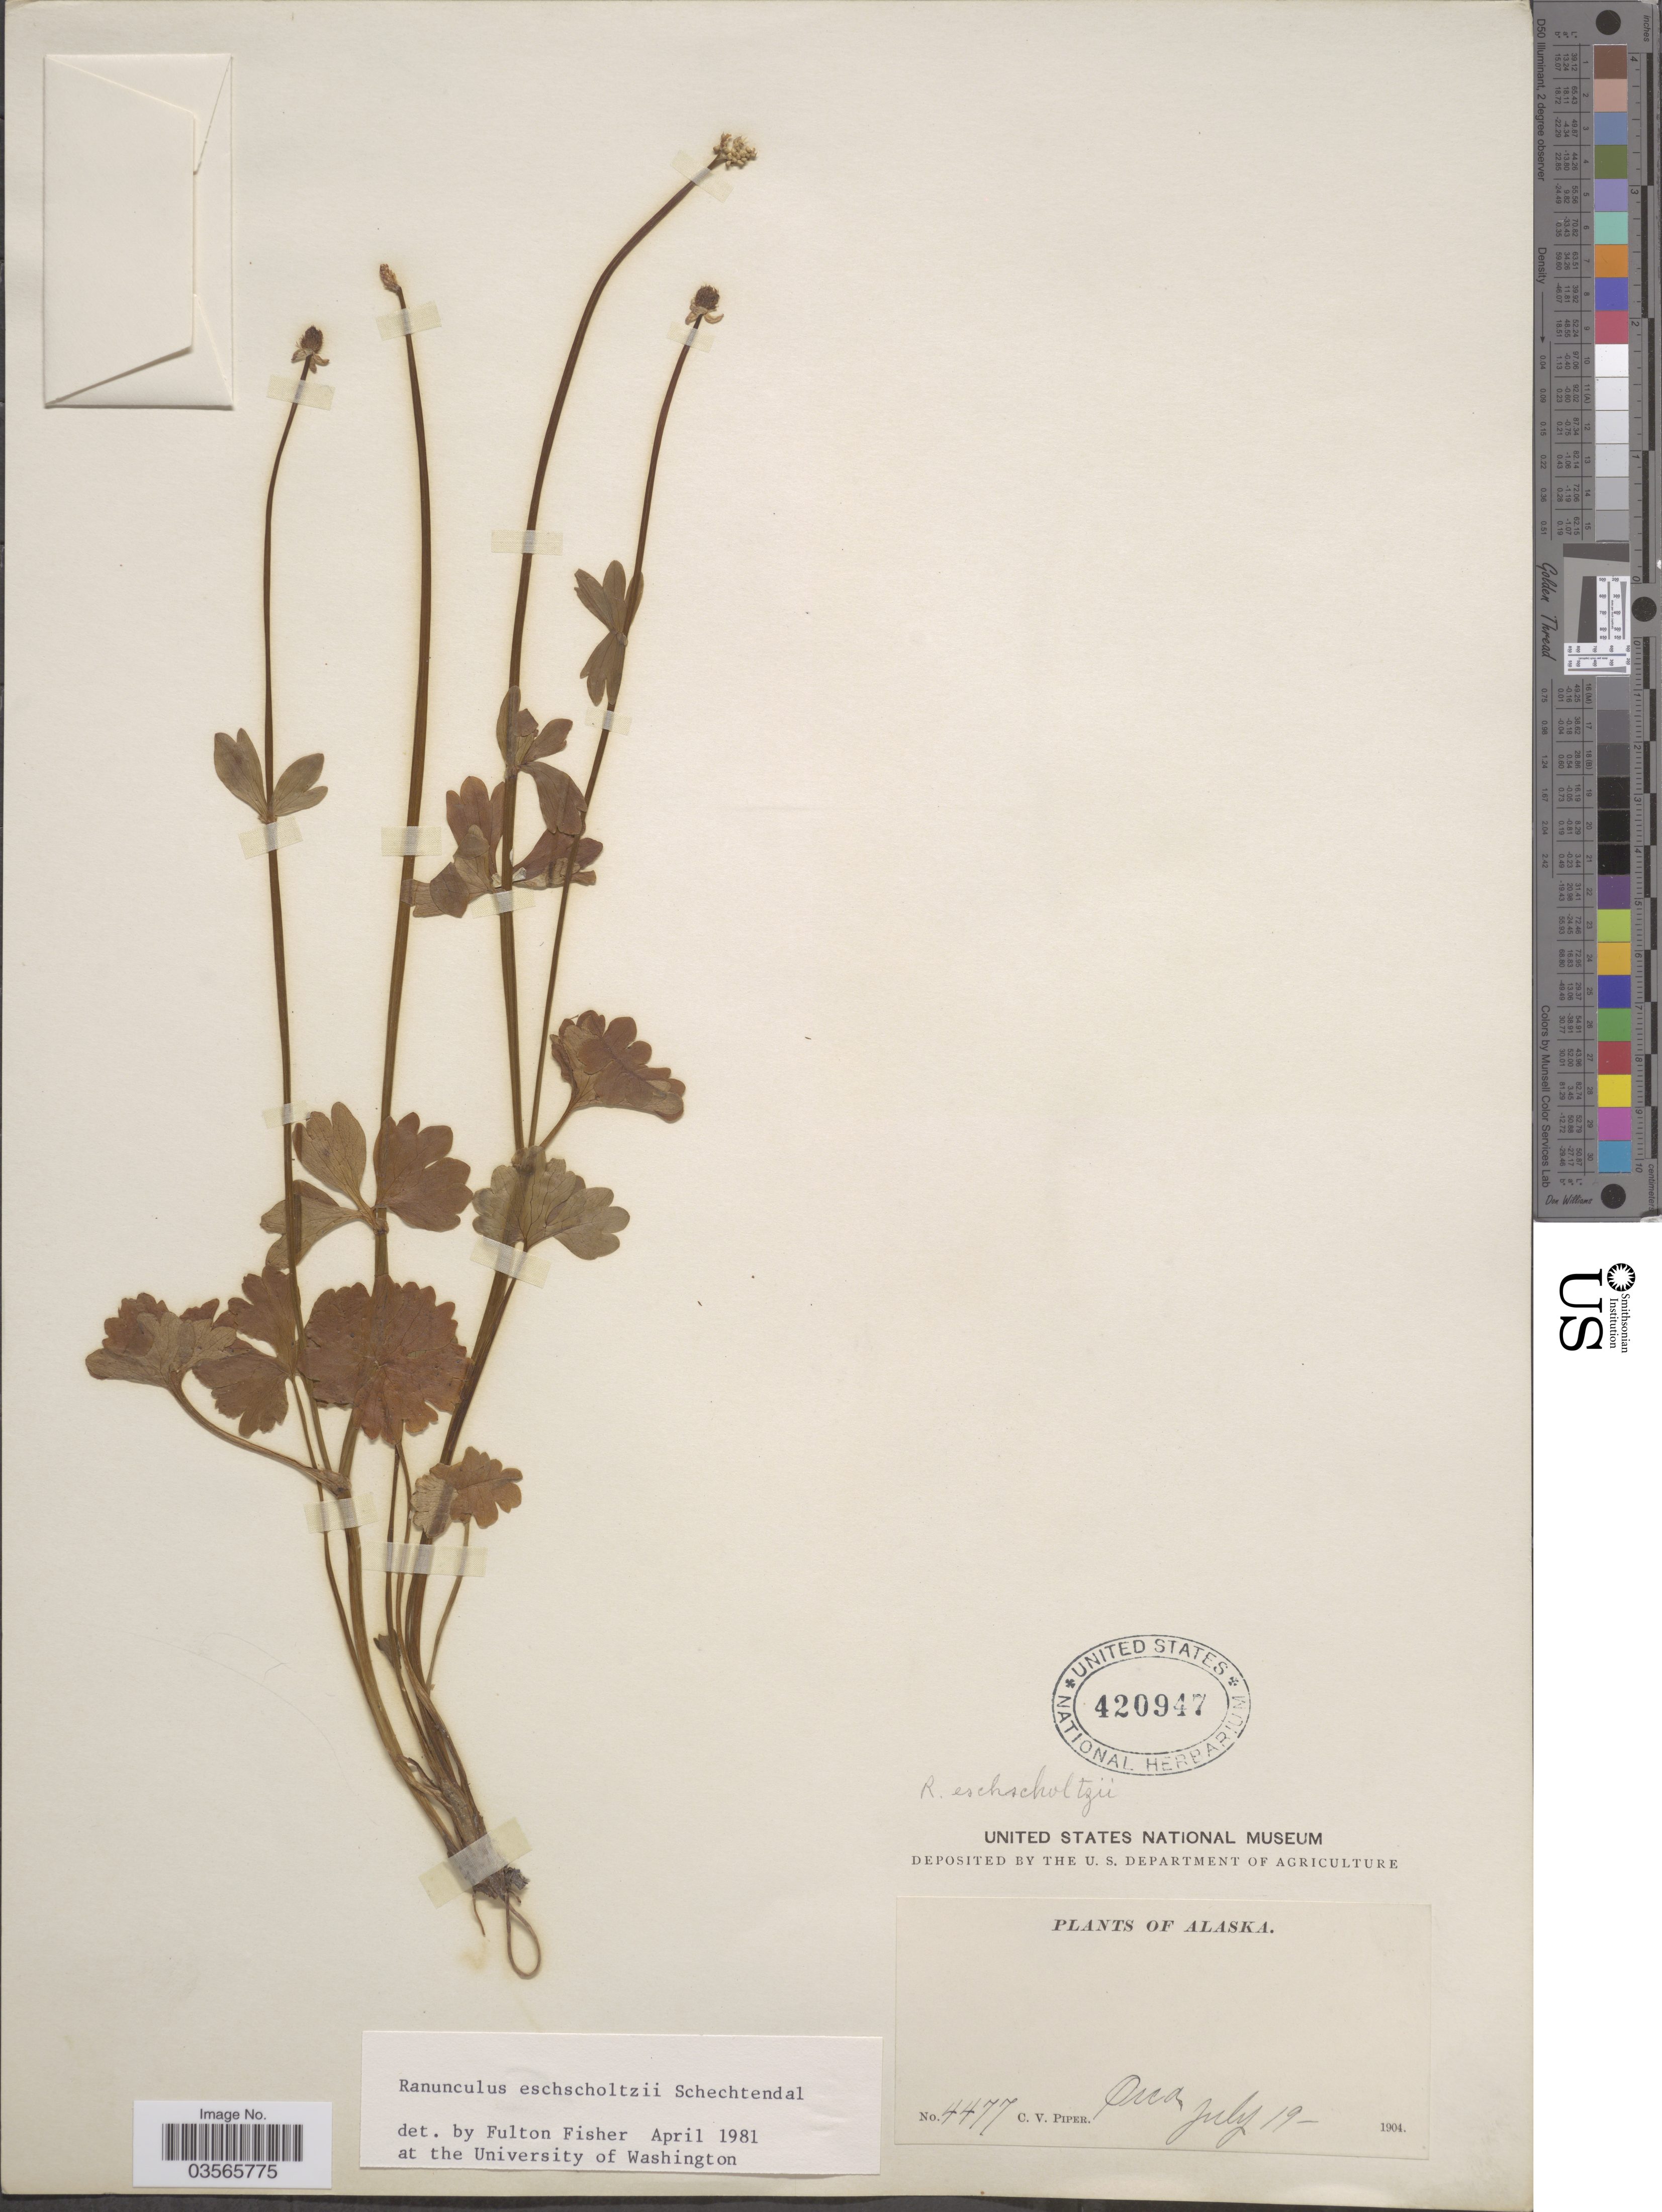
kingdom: Plantae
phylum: Tracheophyta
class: Magnoliopsida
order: Ranunculales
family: Ranunculaceae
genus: Ranunculus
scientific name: Ranunculus eschscholtzii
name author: Schltdl.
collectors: C. V. Piper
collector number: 4477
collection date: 1904-07-19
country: United States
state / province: Alaska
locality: Orca.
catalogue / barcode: US 420947